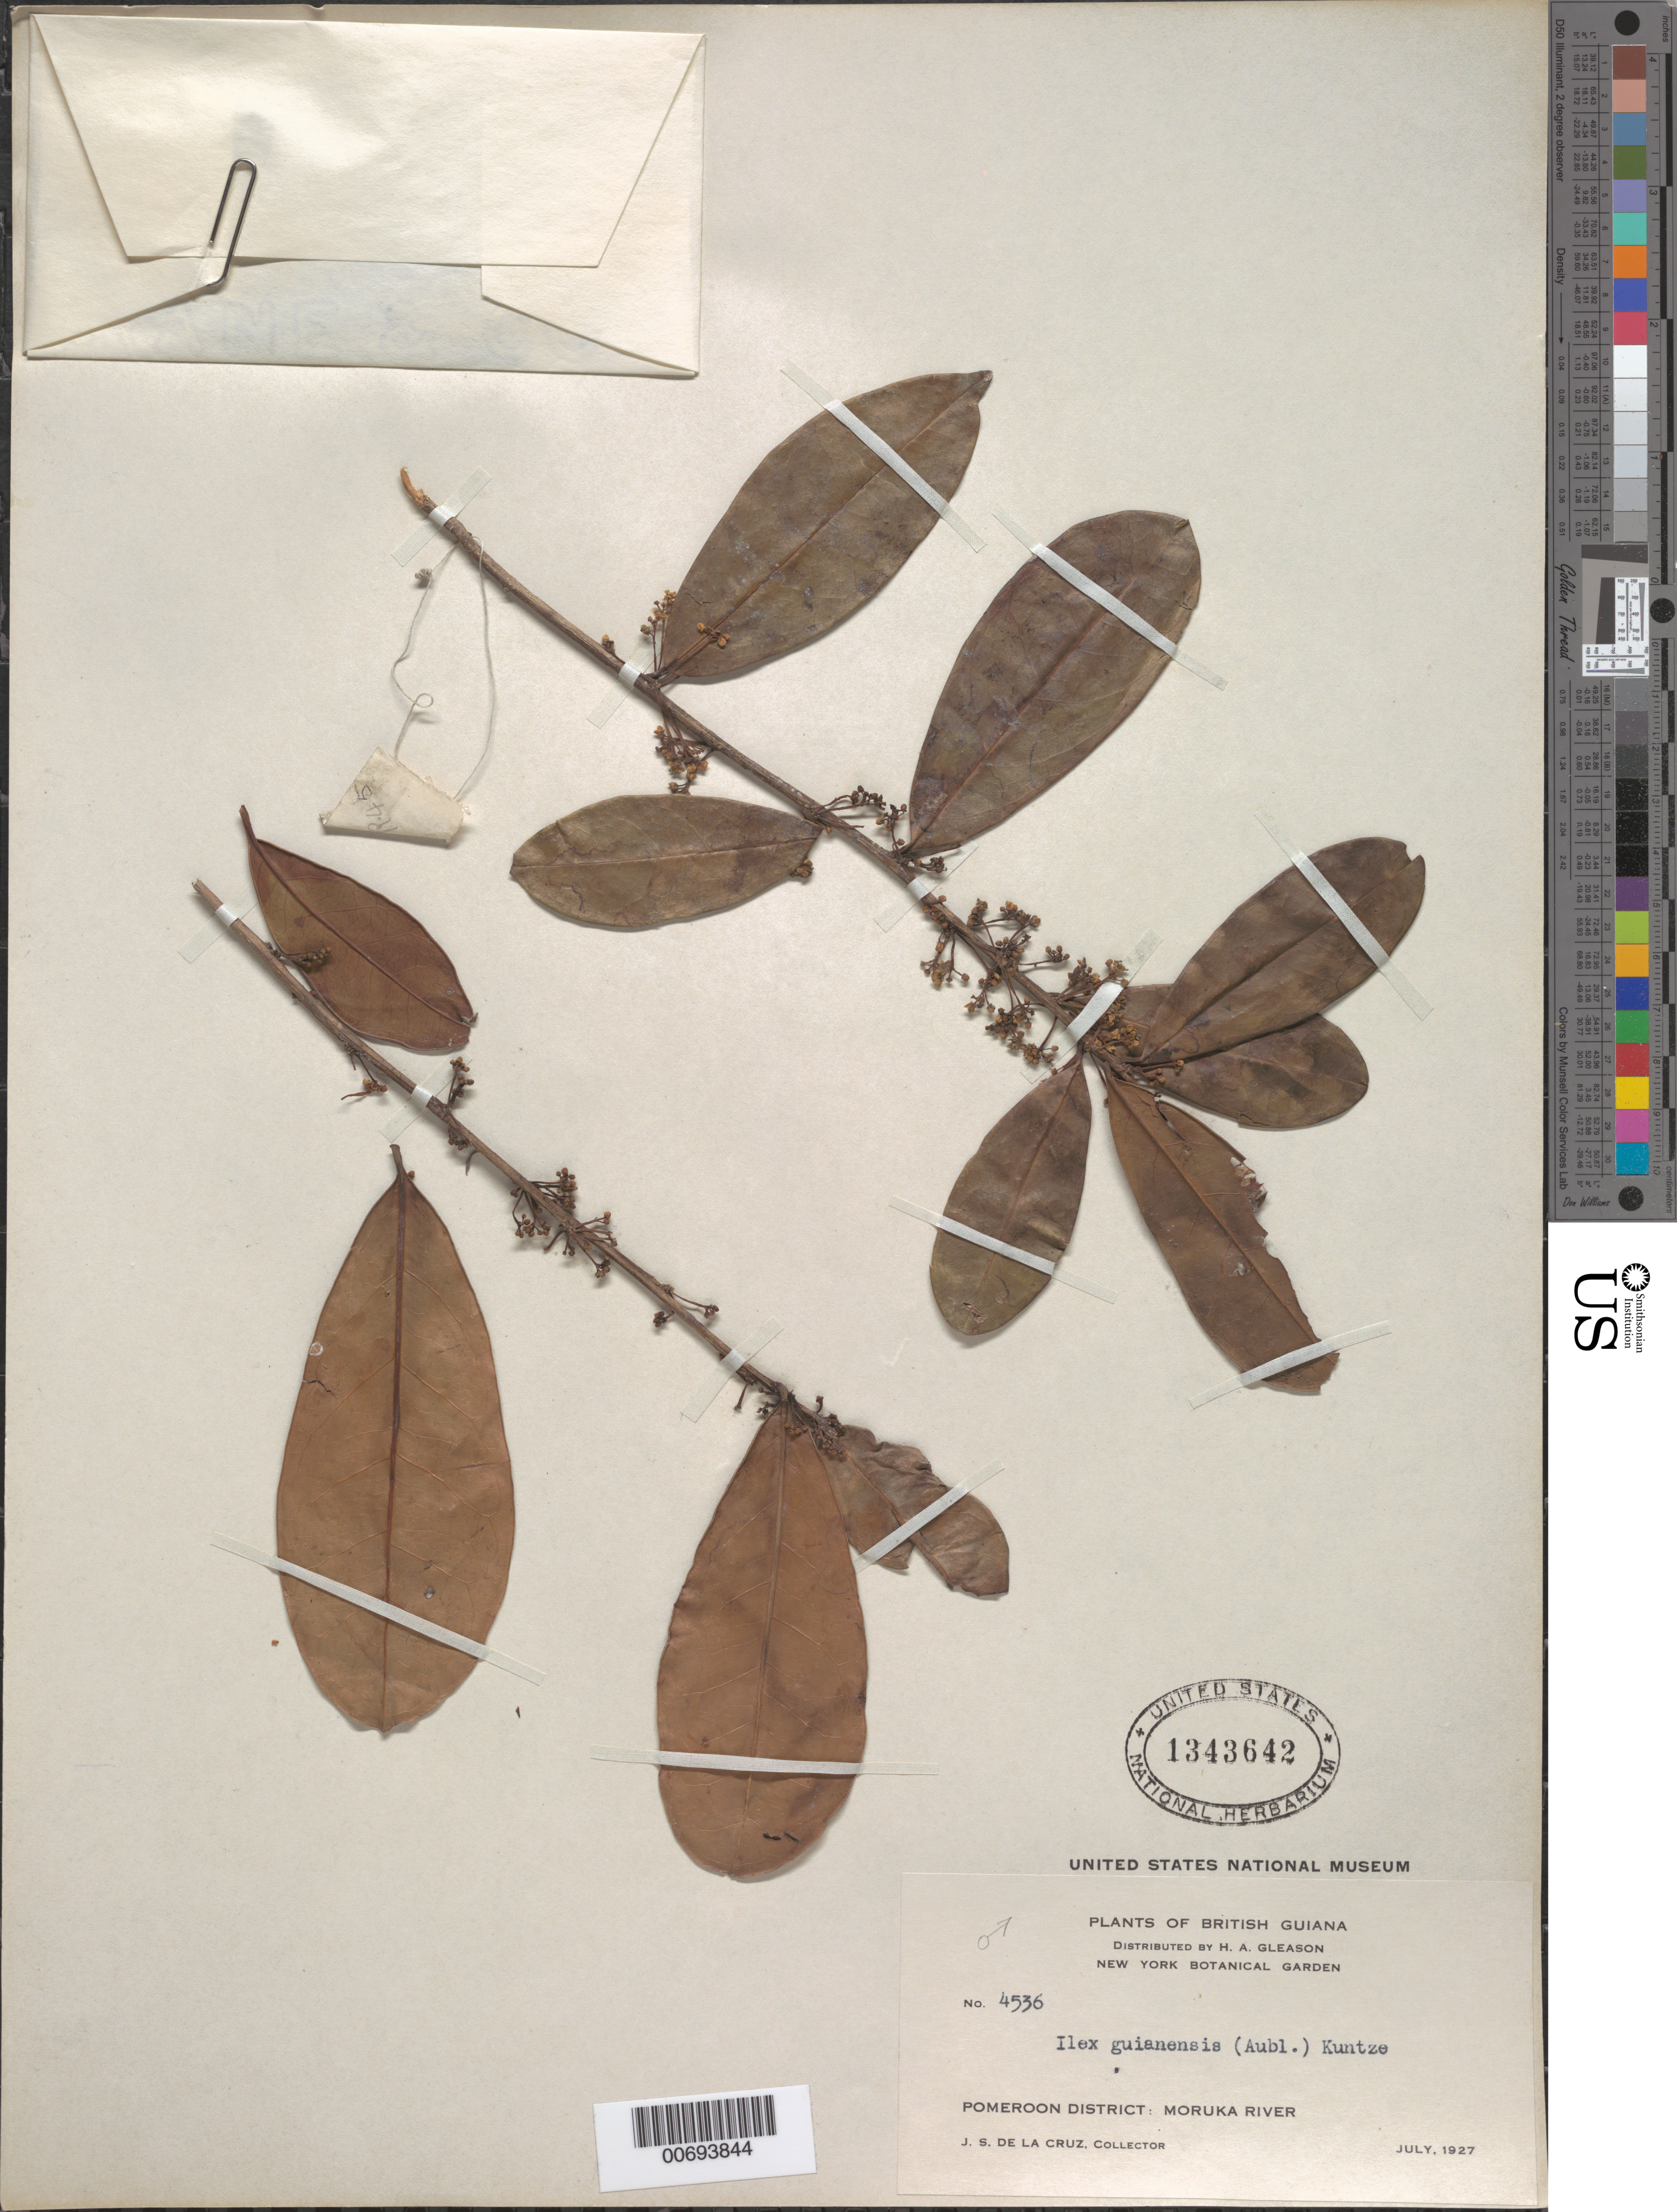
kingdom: Plantae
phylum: Tracheophyta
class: Magnoliopsida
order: Aquifoliales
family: Aquifoliaceae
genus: Ilex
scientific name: Ilex guianensis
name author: (Aubl.) Kuntze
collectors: J. S. de la Cruz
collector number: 4536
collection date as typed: Jul-27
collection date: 1927-07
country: Guyana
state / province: Barima-Waini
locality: Moruka R., Pomeroon Dist.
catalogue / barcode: US 1343642